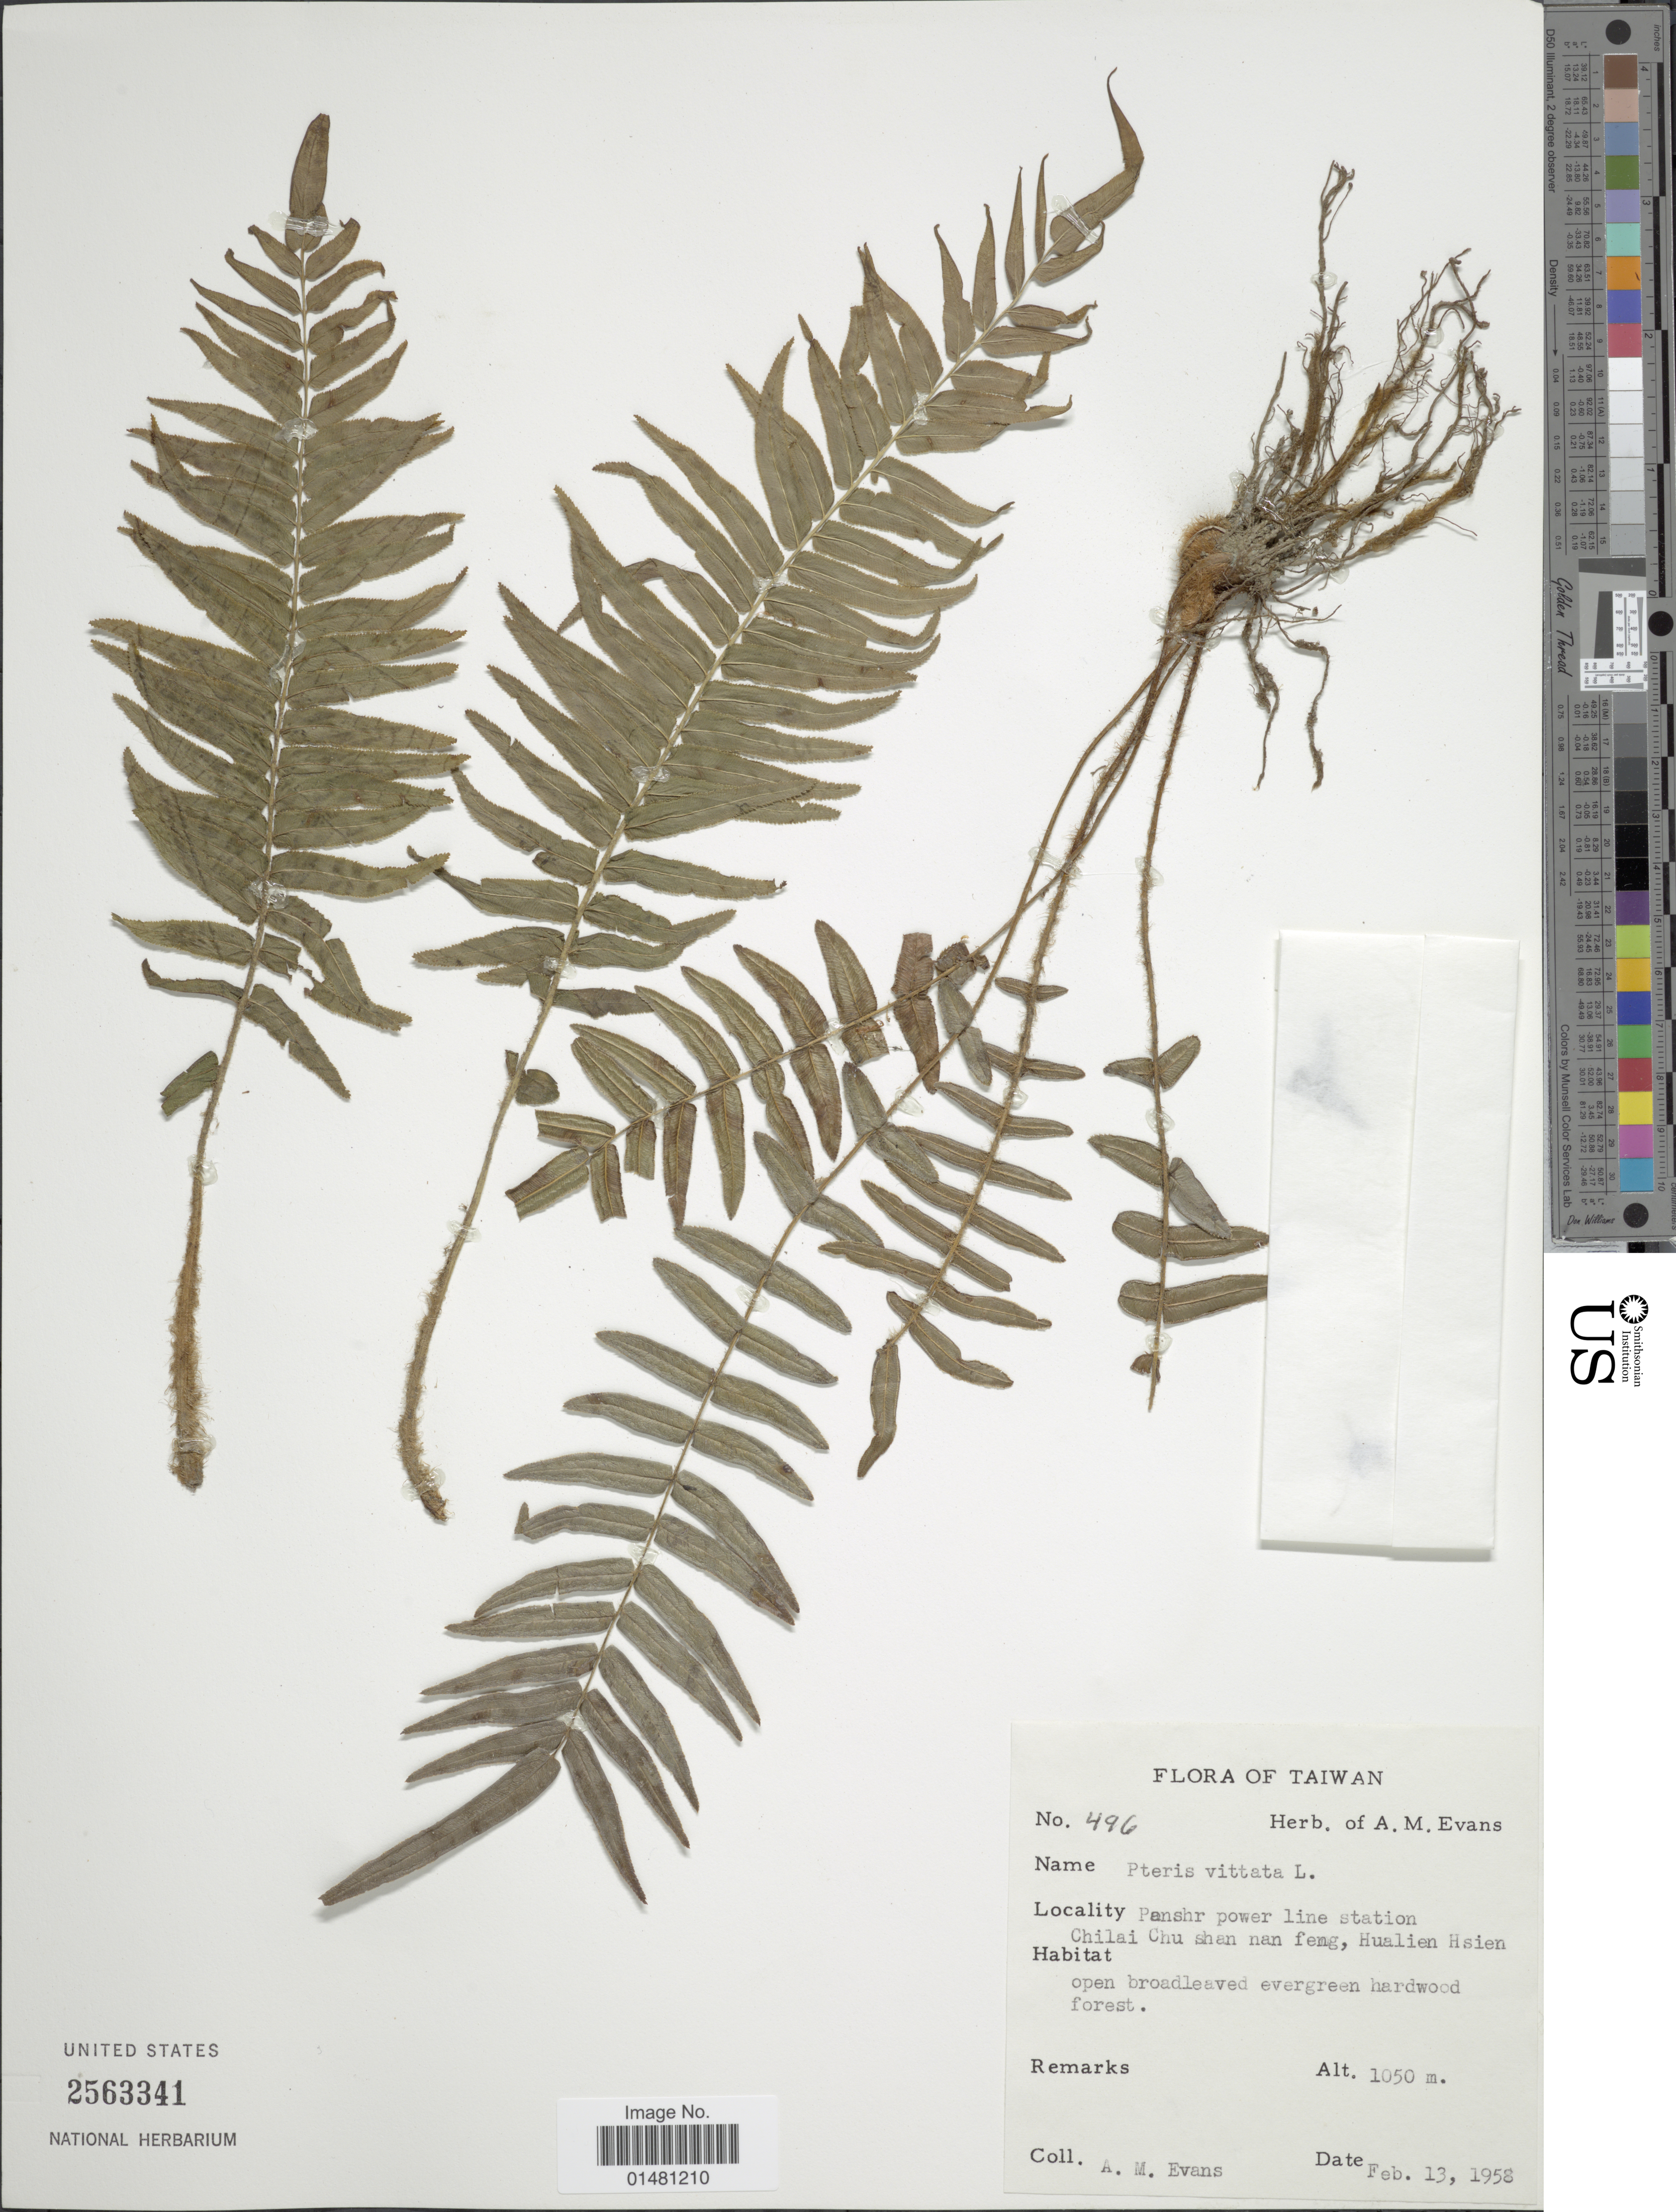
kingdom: Plantae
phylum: Tracheophyta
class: Polypodiopsida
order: Polypodiales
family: Pteridaceae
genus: Pteris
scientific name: Pteris vittata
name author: L.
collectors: A. M. Evans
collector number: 496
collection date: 1958-02-13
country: Taiwan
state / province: Hualien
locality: Panshr power line station Chilai Chu shan nan feng, Hualien Hsien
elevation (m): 1050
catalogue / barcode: US 2563341